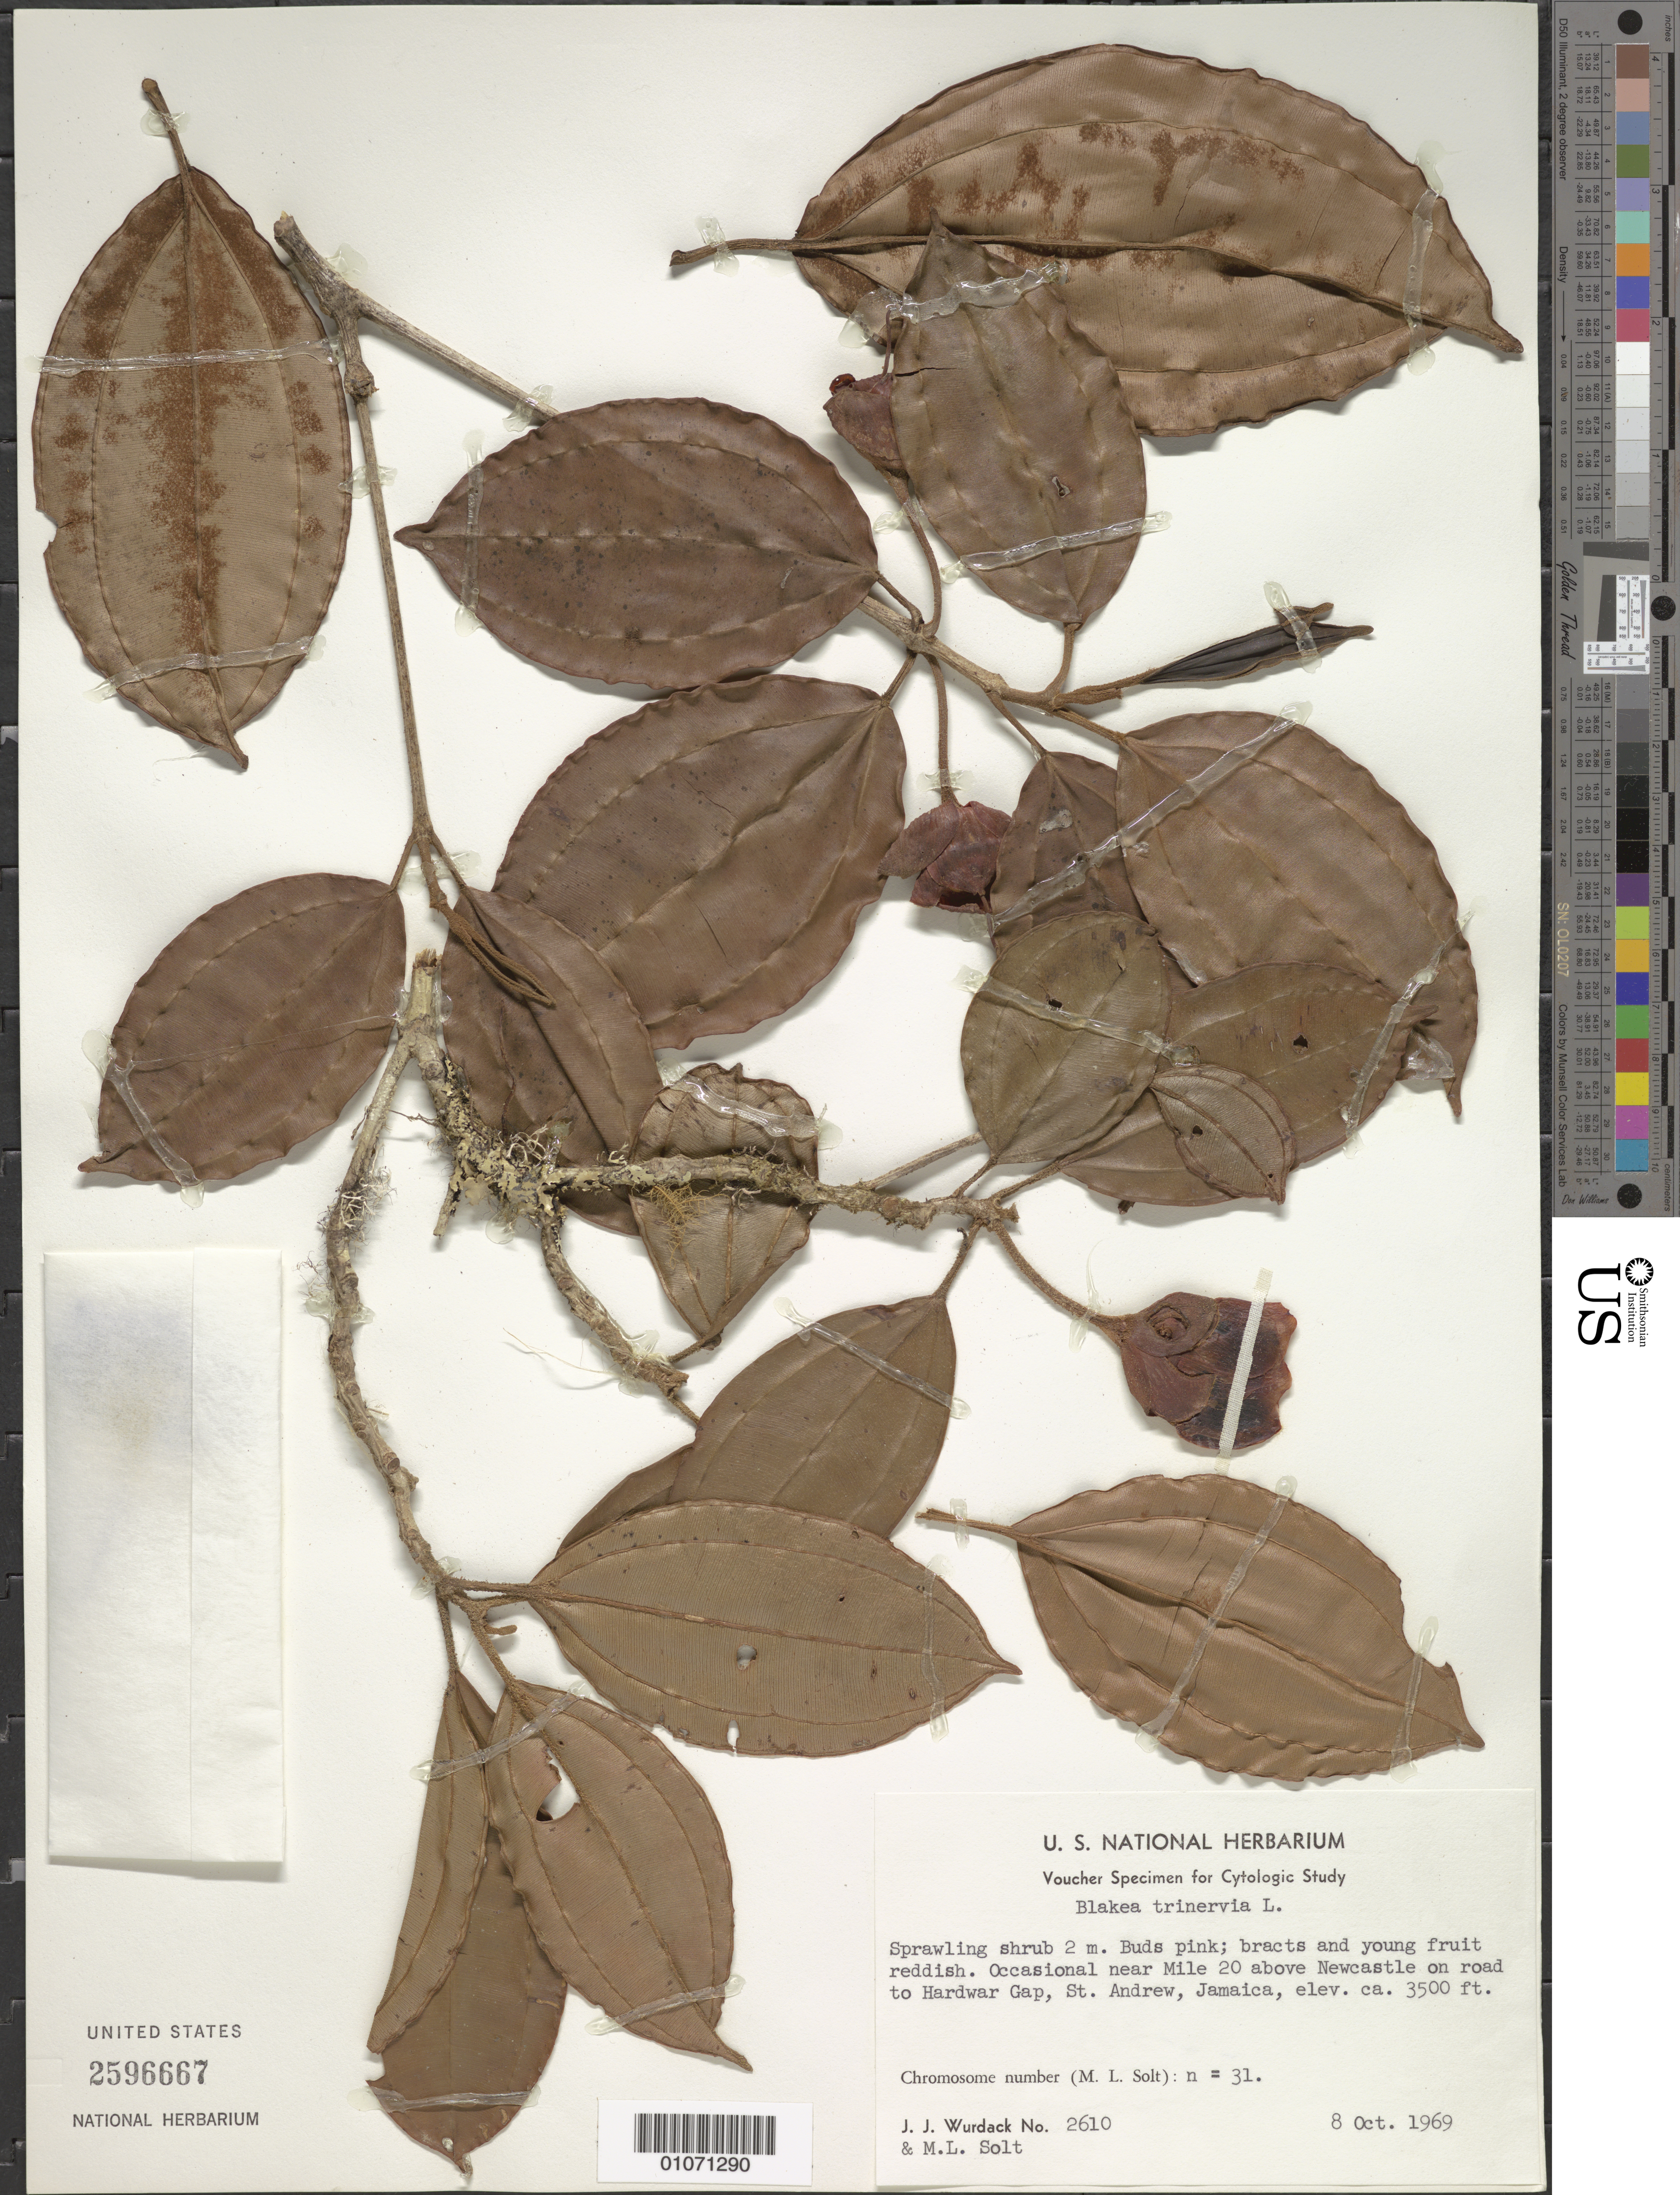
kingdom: Plantae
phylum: Tracheophyta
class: Magnoliopsida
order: Myrtales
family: Melastomataceae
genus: Blakea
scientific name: Blakea trinervia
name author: L.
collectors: J. J. Wurdack & M. Solt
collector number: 2610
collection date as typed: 08 Oct 1969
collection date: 1969-10-08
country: Jamaica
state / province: Saint Andrew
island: Jamaica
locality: Newcastle road near Mile 20 toward Hardwar Gap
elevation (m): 1067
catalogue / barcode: US 2596667